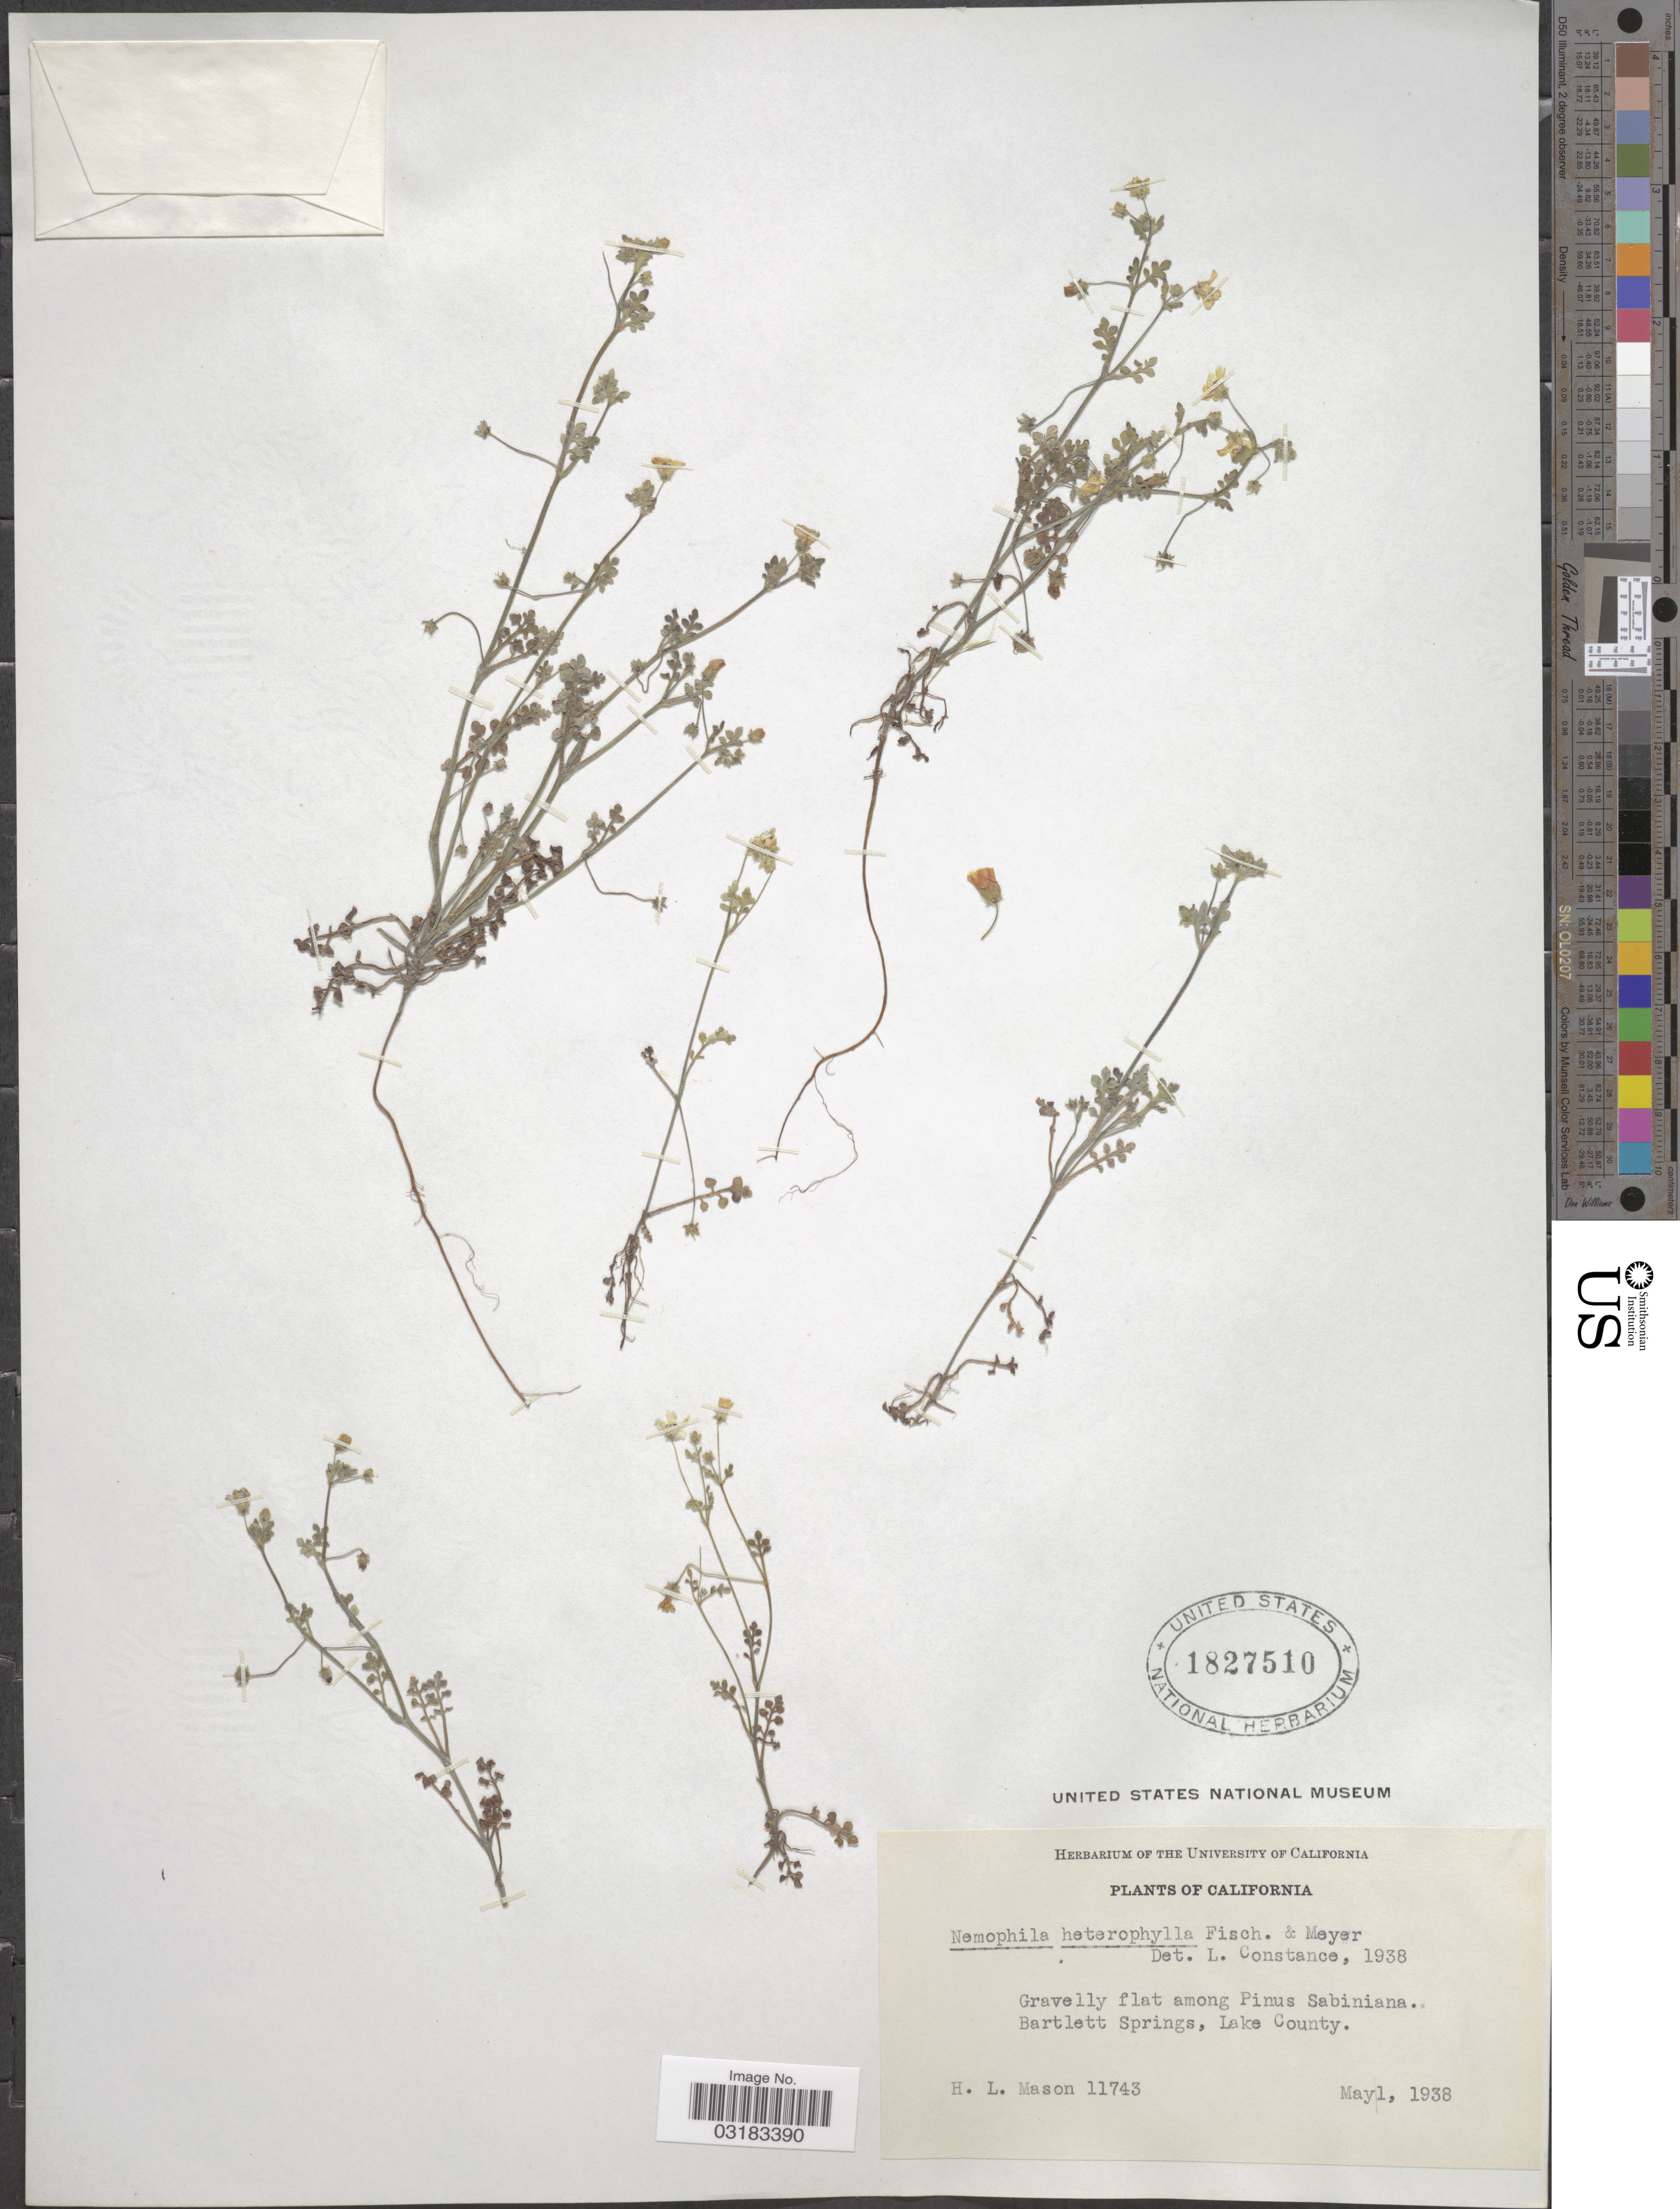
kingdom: Plantae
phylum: Tracheophyta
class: Magnoliopsida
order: Boraginales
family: Hydrophyllaceae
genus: Nemophila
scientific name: Nemophila heterophylla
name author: Fisch. & C.A. Mey.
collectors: H. L. Mason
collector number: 11743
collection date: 1938-05-01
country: United States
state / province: California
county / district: Lake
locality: Bartlett Springs, Lake County.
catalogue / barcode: US 1827510